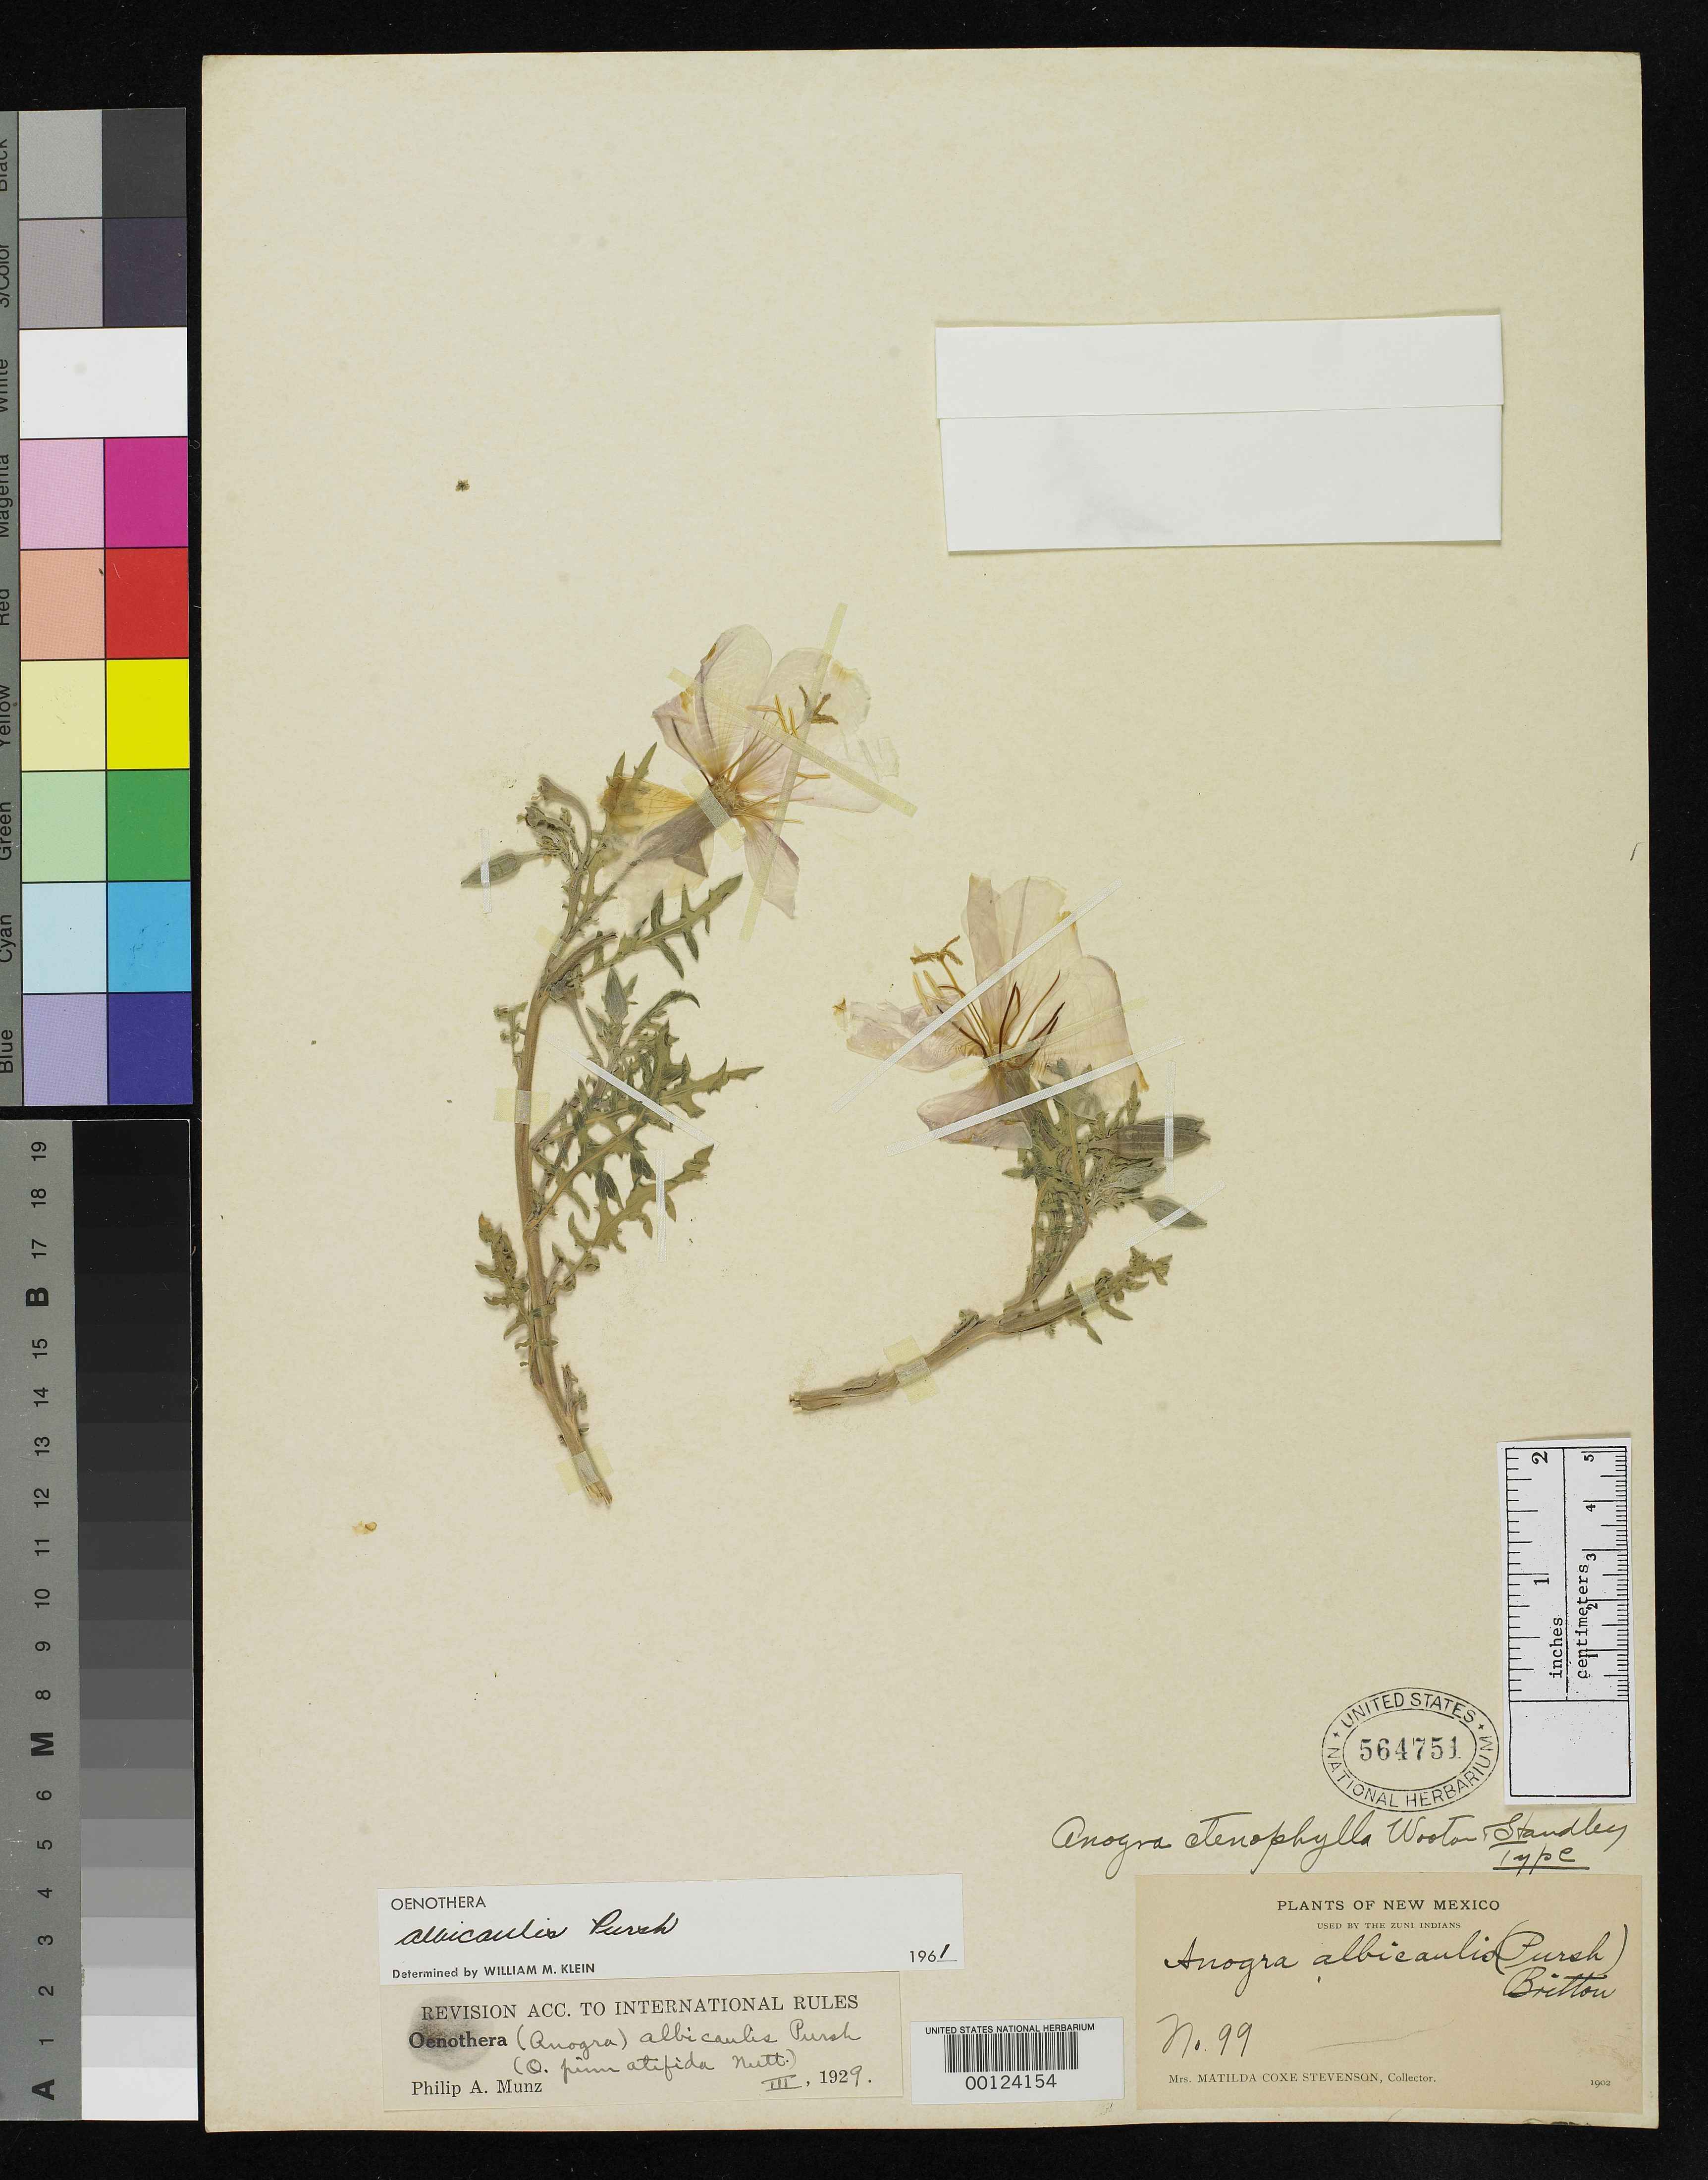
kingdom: Plantae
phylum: Tracheophyta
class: Magnoliopsida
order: Myrtales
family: Onagraceae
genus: Anogra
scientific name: Anogra ctenophylla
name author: Wooton & Standl.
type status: Holotype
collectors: M. Stevenson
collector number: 99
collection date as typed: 1902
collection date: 1902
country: United States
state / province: New Mexico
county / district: McKinley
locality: Zuni (village).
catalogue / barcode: US 564751